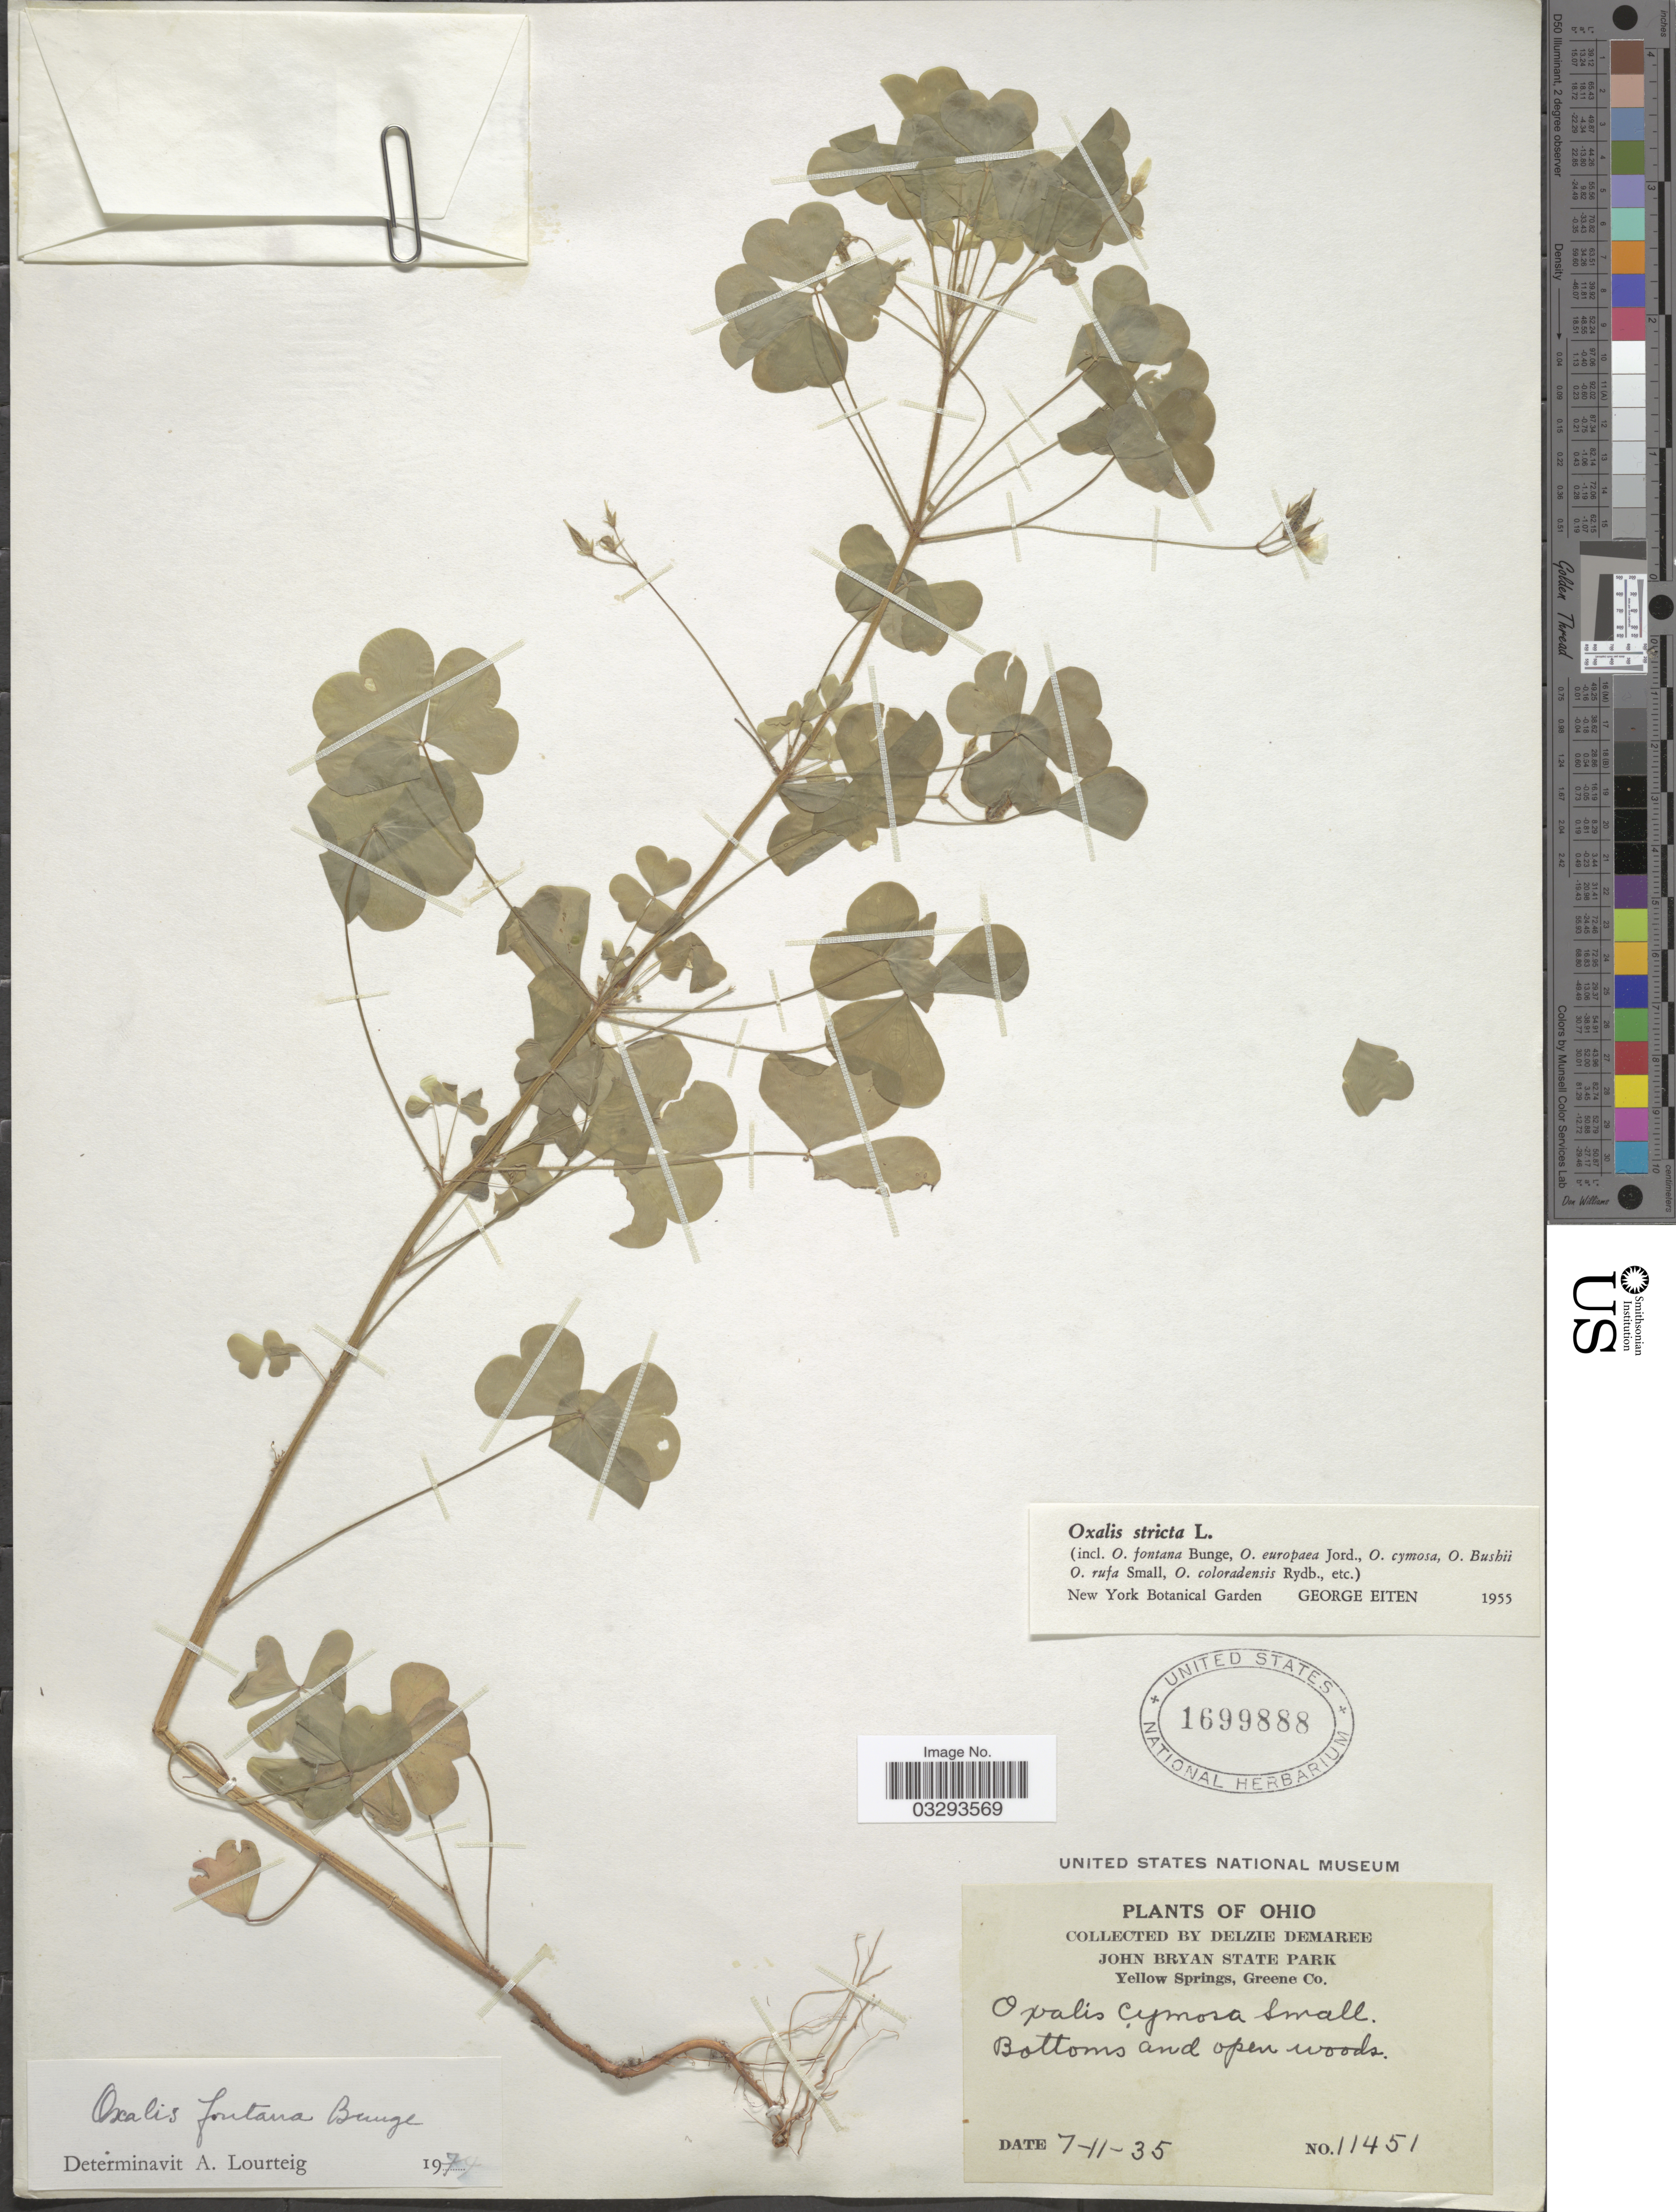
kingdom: Plantae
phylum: Tracheophyta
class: Magnoliopsida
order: Oxalidales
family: Oxalidaceae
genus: Oxalis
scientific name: Oxalis fontana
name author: Bunge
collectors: D. Demaree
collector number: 11451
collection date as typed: Transcribed d/m/y: 11/7/35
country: United States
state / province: Ohio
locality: John Bryan State Park. Yellow Springs, Greene Co.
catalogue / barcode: US 1699888